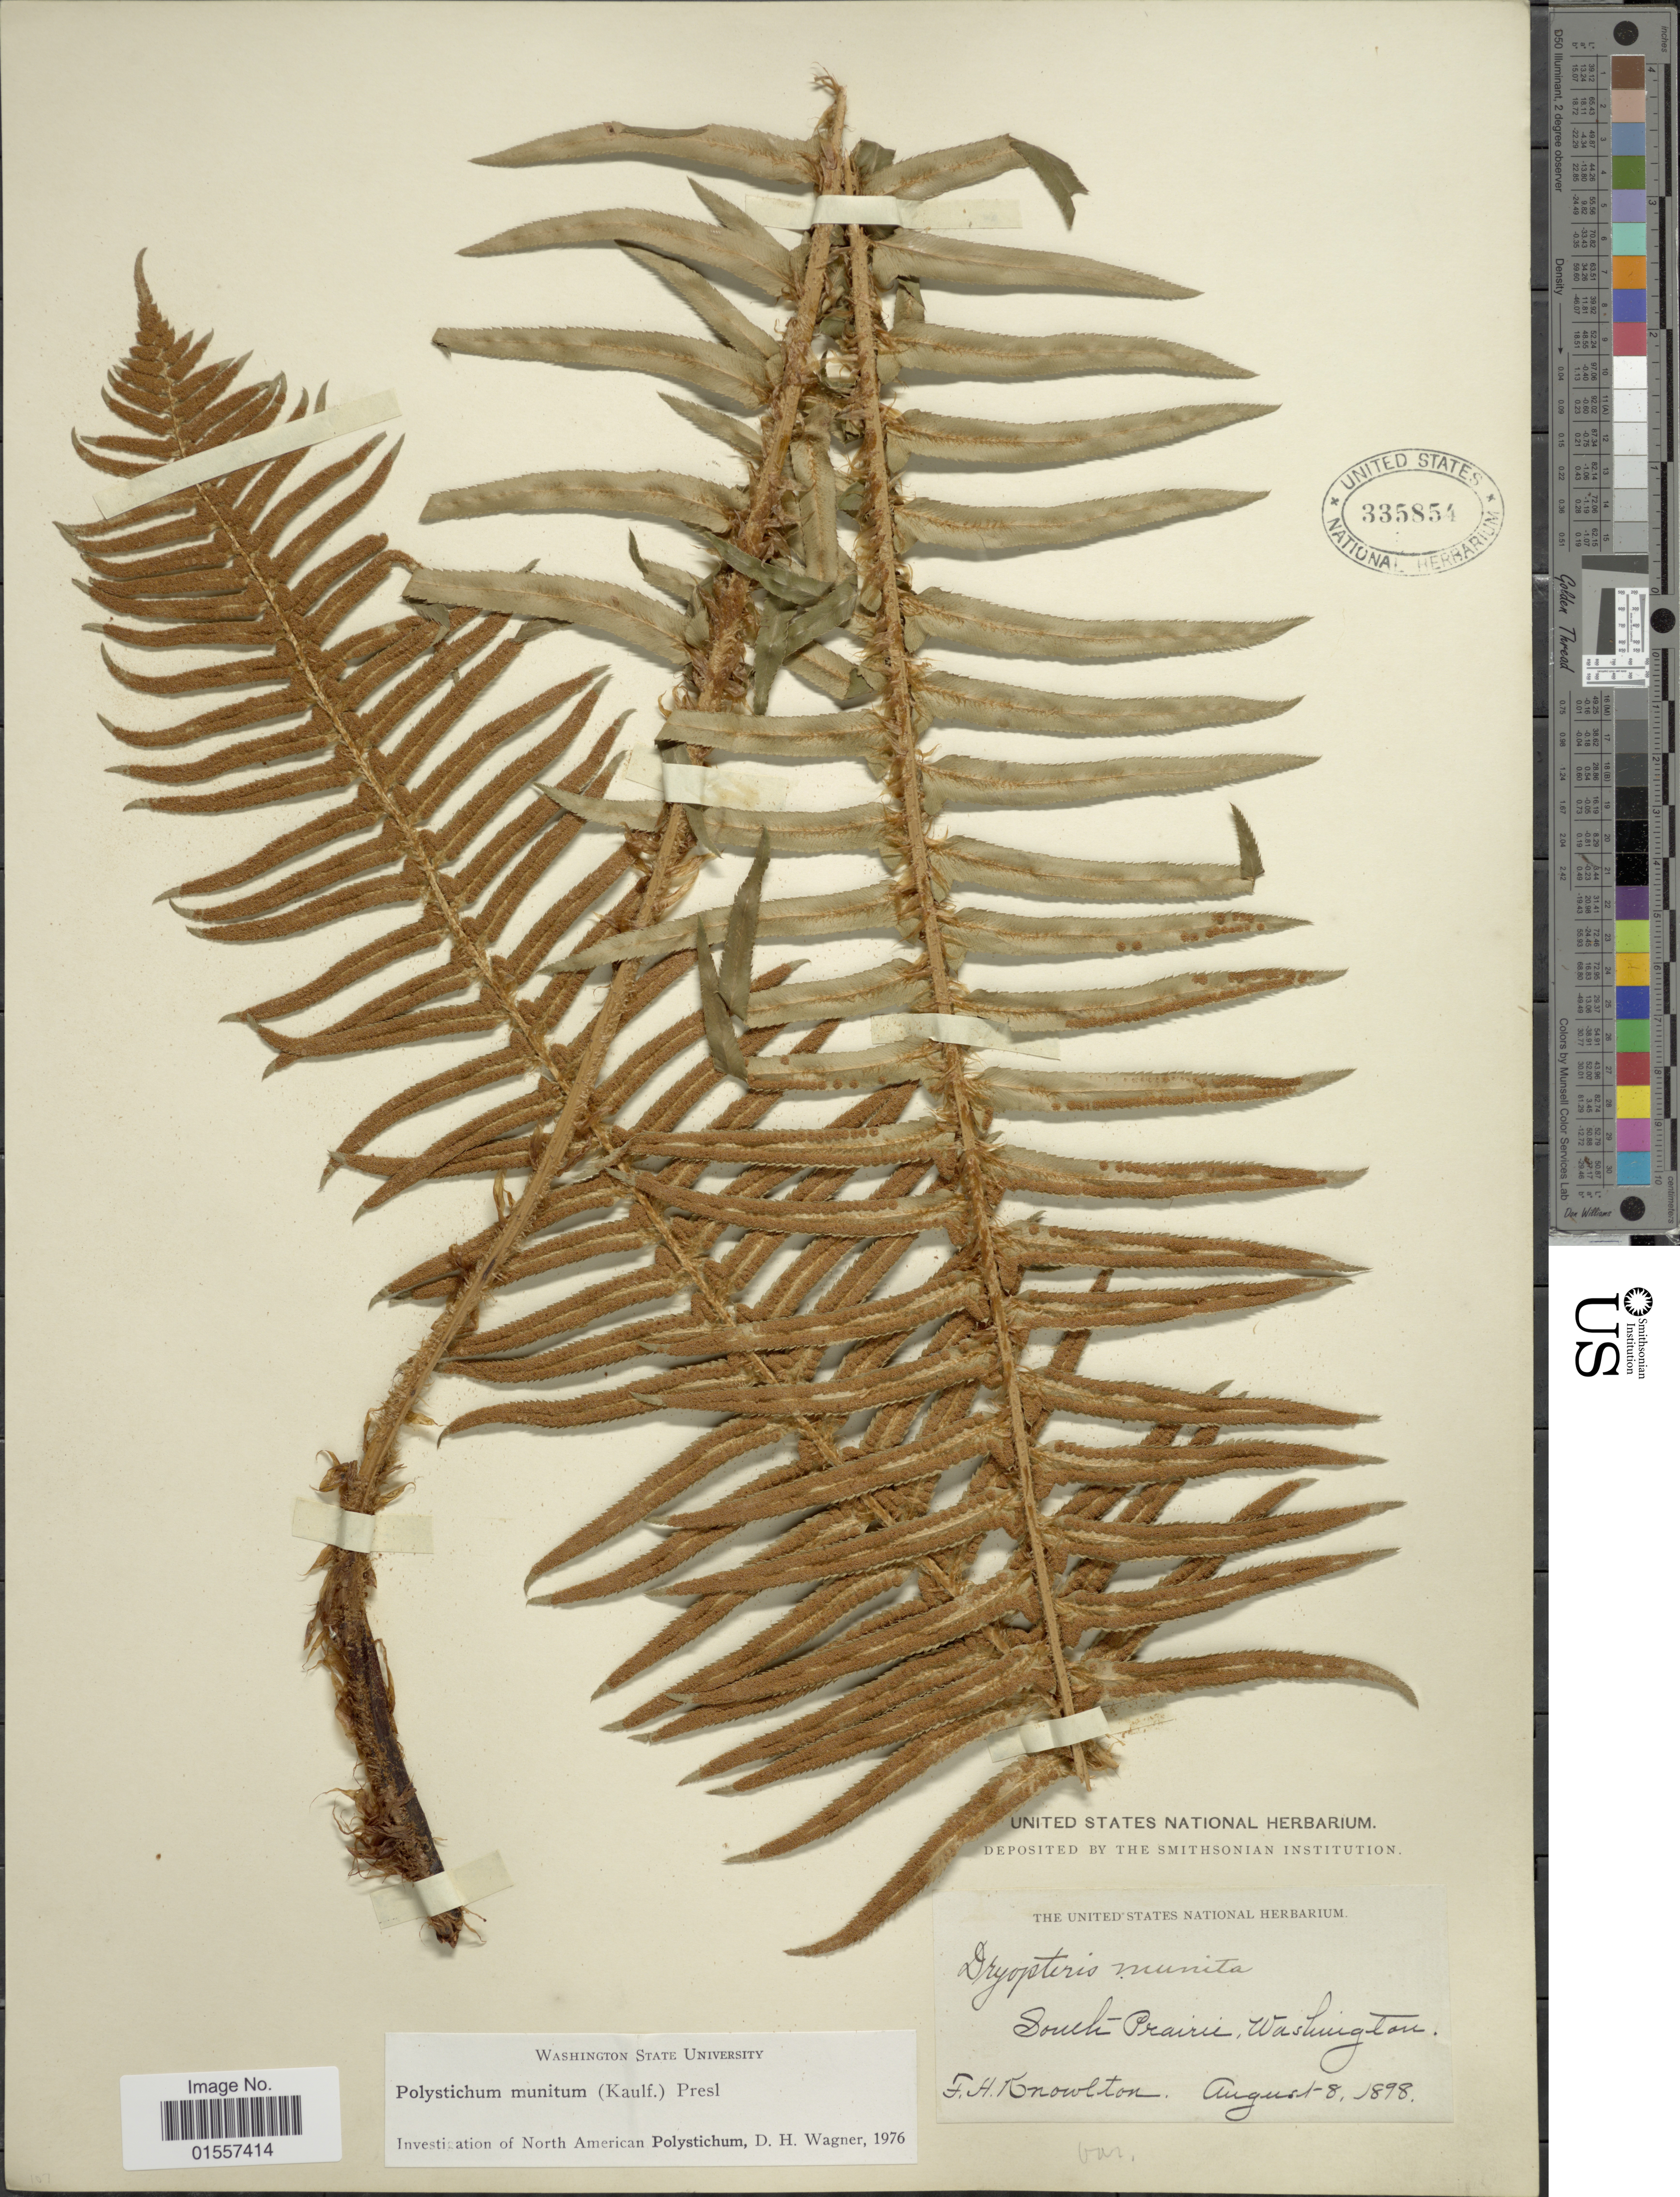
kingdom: Plantae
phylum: Tracheophyta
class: Polypodiopsida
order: Polypodiales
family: Dryopteridaceae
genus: Polystichum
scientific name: Polystichum munitum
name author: (Kaulf.) C. Presl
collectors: F. H. Knowlton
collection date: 1898-08-08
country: United States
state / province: Washington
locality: South-Prairie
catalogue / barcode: US 335854